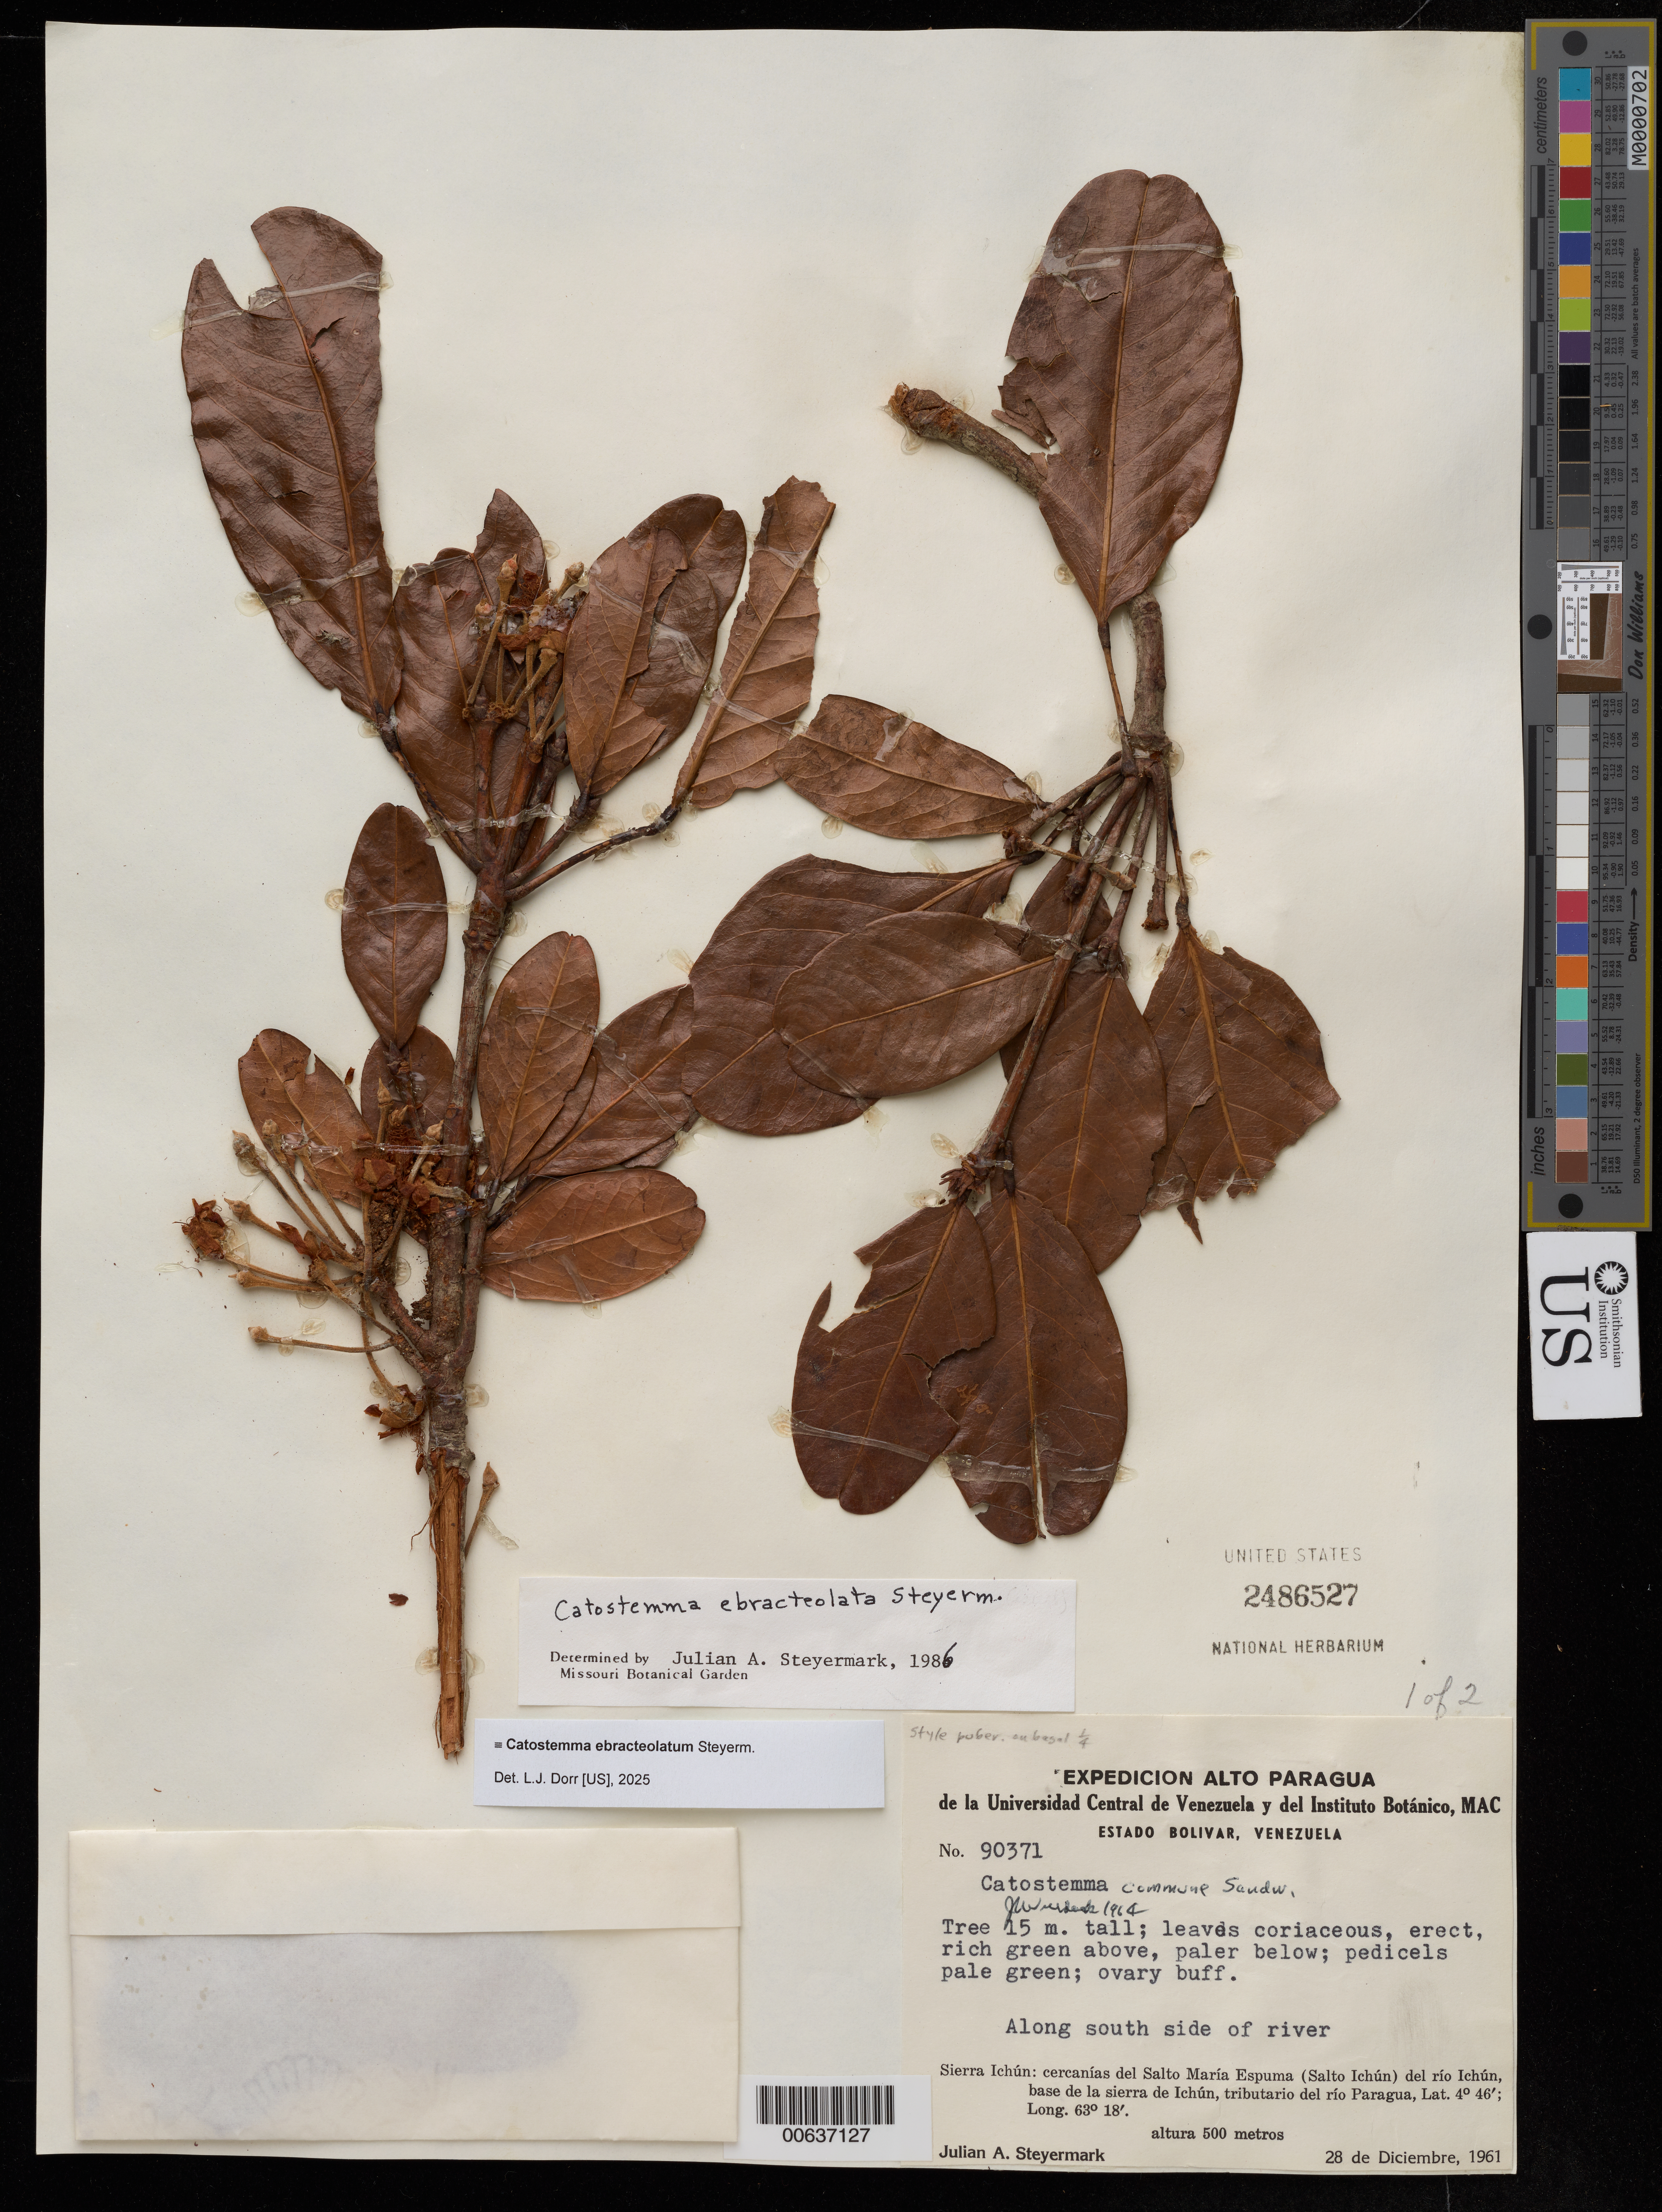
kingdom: Plantae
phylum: Tracheophyta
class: Magnoliopsida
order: Malvales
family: Malvaceae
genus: Catostemma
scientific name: Catostemma ebracteolatum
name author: Steyerm.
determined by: Steyermark, Julian A., (VEN)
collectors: J. Steyermark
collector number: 90371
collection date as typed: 28-Dec-61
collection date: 1961-12-28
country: Venezuela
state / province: Bolívar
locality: Sierra Ichún: cercanías del Salto María Espuma (Salto Ichún) del Río Ichún (tributary of río Paragua), base de la sierra de Ichún; Along south side of river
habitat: Along south side of river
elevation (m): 500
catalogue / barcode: US 2486527